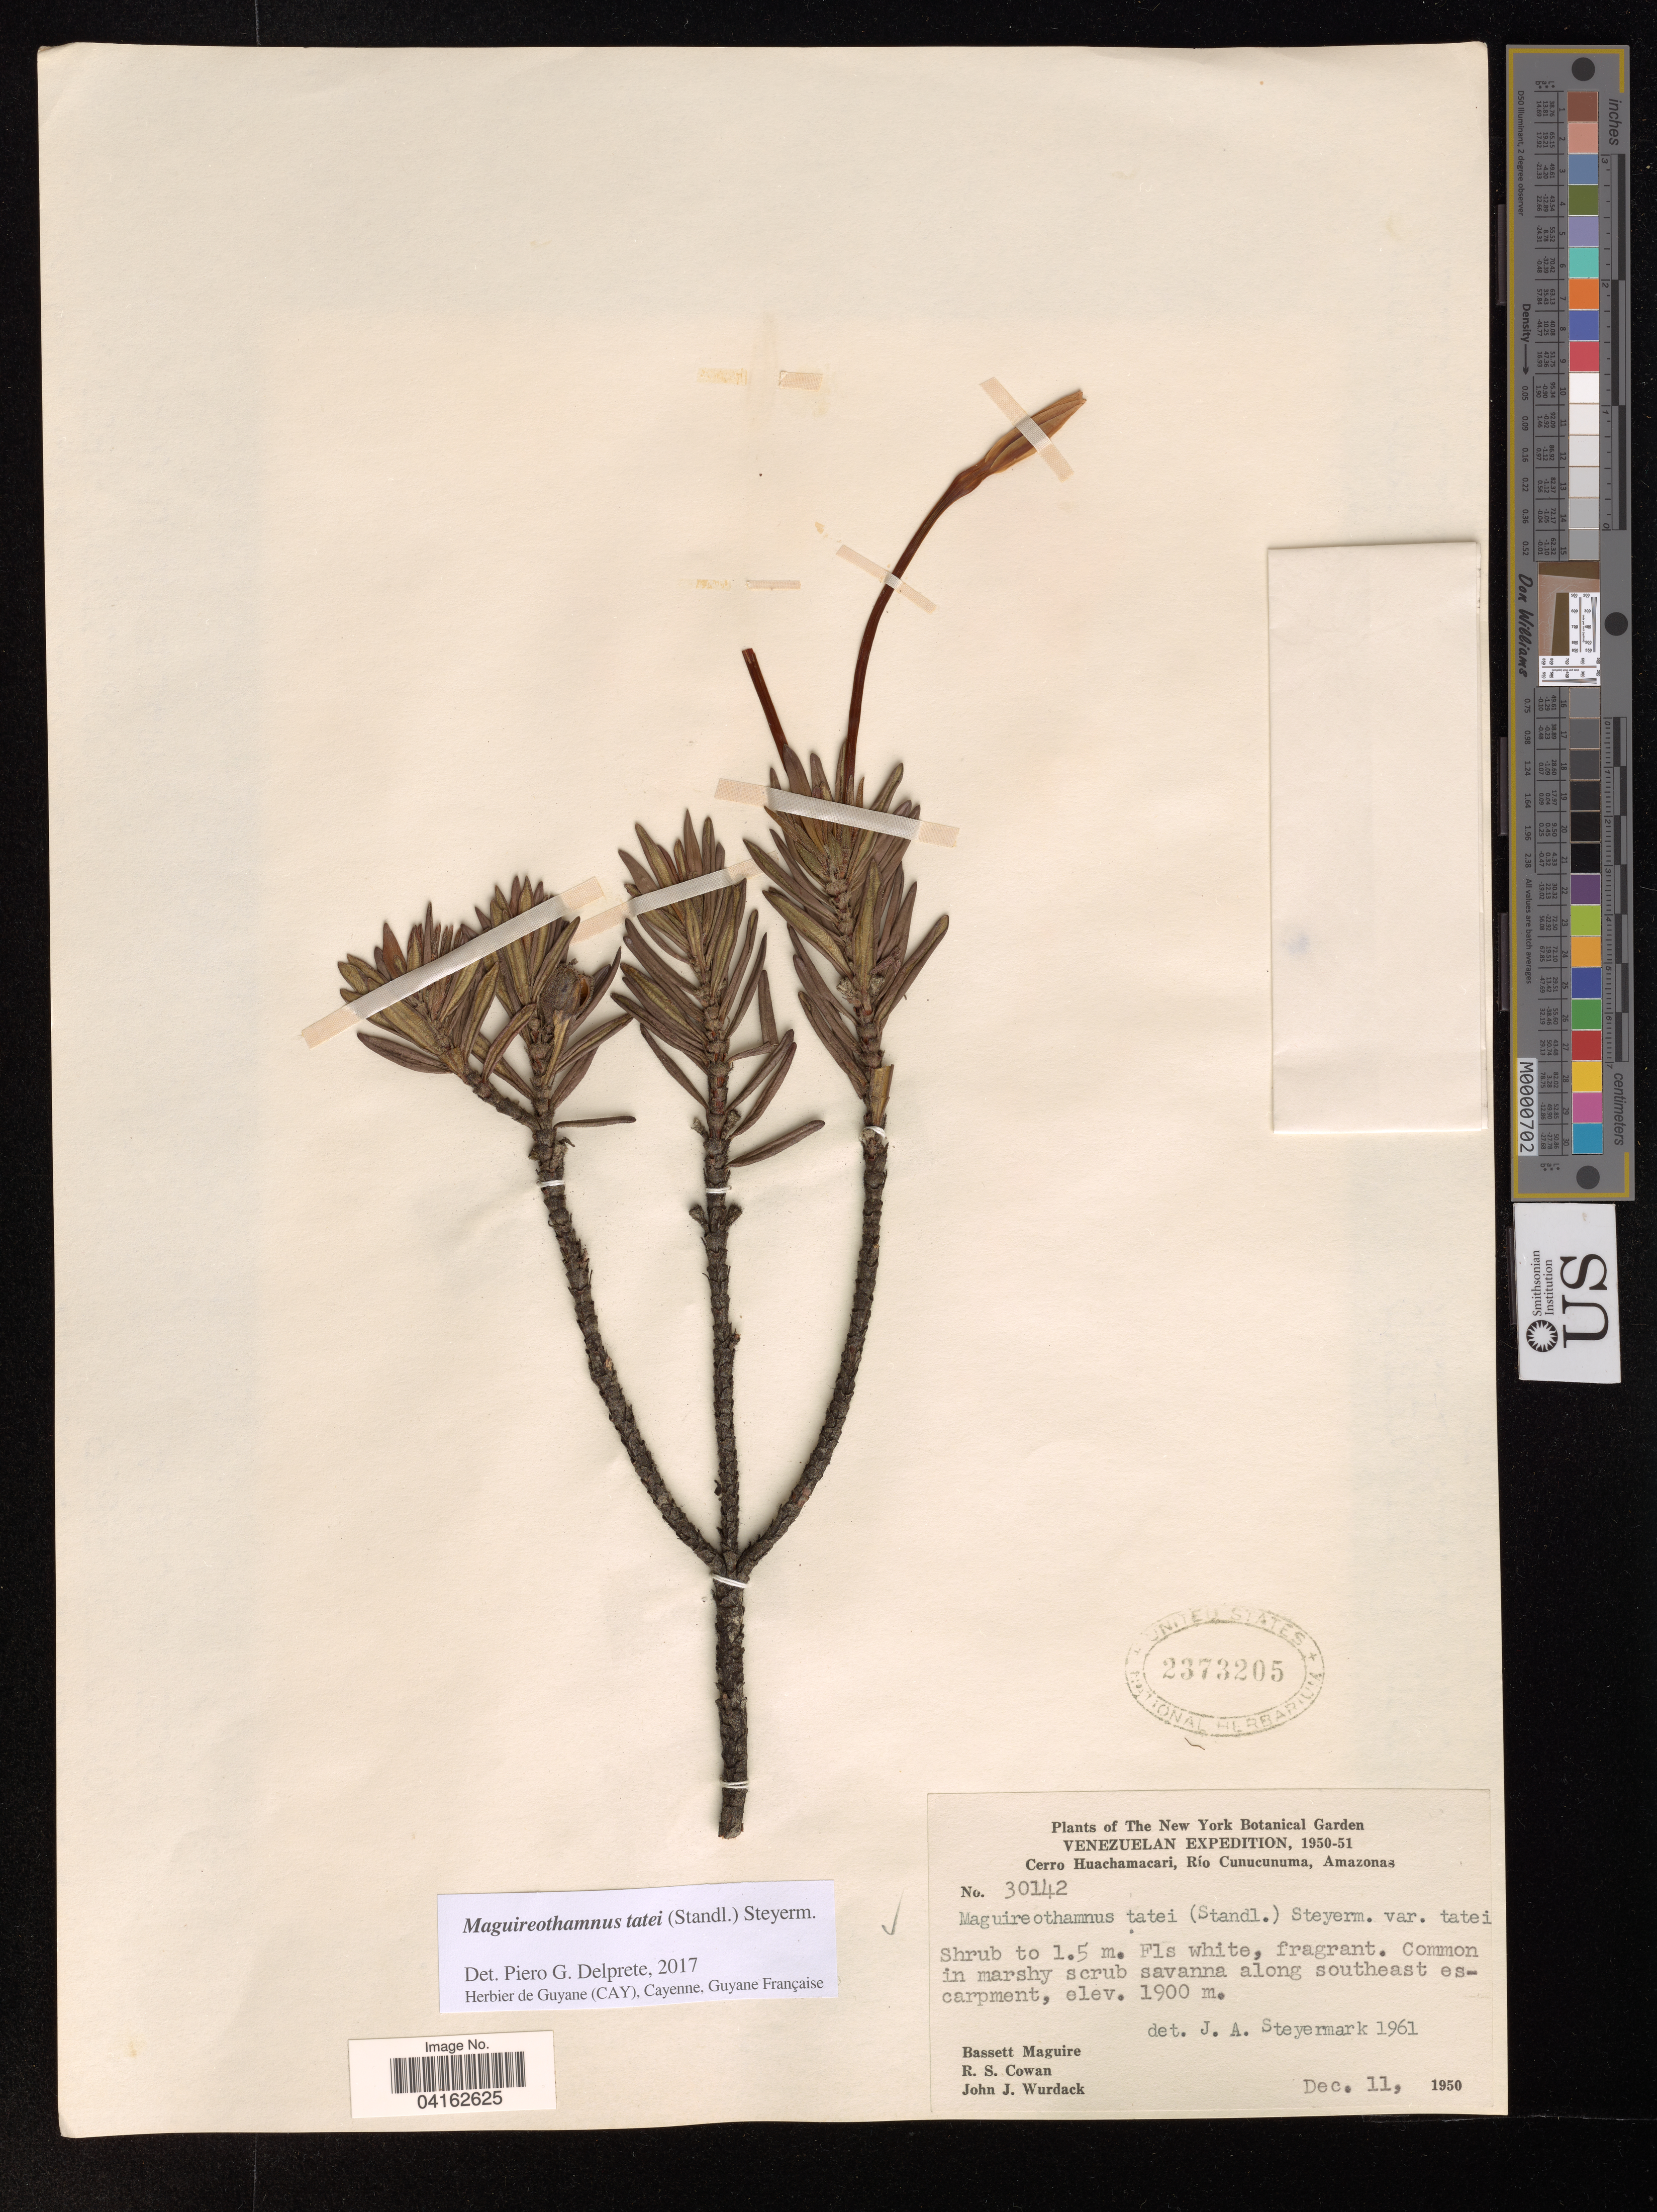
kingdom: Plantae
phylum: Tracheophyta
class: Magnoliopsida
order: Gentianales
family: Rubiaceae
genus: Maguireothamnus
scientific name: Maguireothamnus tatei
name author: (Standl.) Steyerm.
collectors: B. Maguire, R. S. Cowan & J. J. Wurdack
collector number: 30142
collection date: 1950-12-11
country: Venezuela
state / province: Amazonas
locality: Cerro Huachamacari, Río Cunucunuma. Common in marshy scrub savanna along southeast escarpment.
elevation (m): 1900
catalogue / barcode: US 2373205